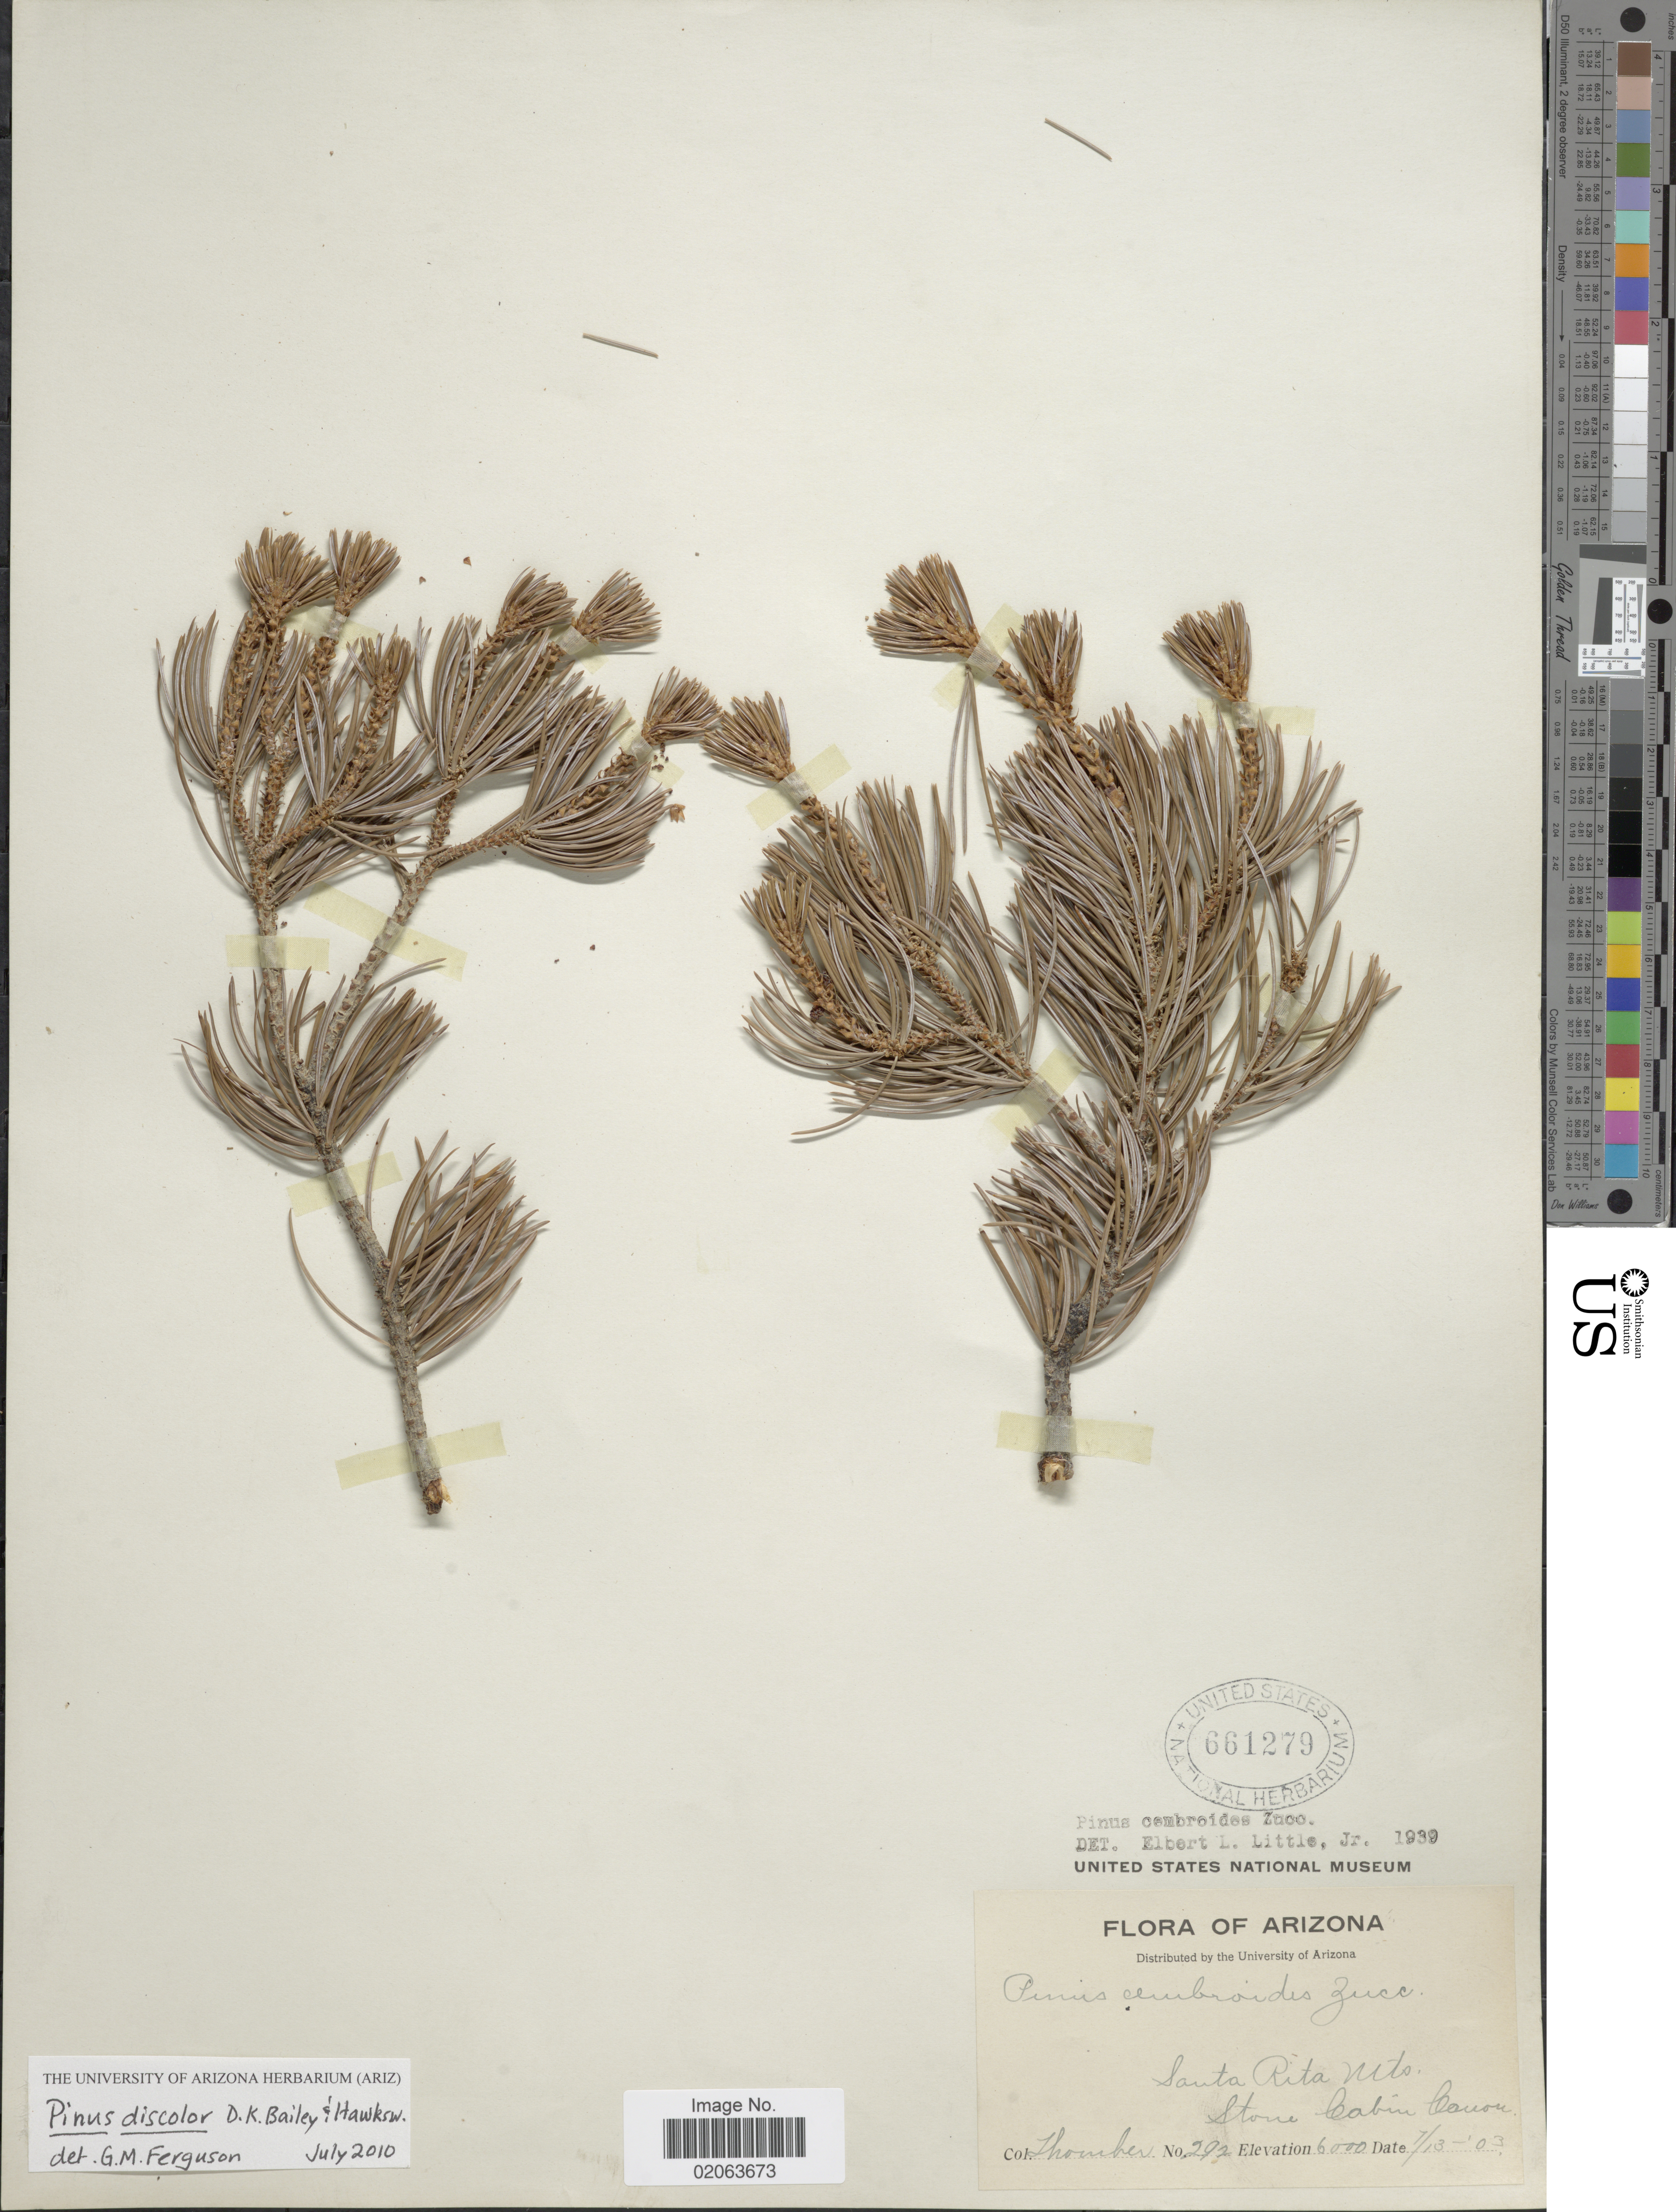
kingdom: Plantae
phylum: Tracheophyta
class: Pinopsida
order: Pinales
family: Pinaceae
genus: Pinus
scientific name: Pinus discolor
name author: D.K. Bailey & Hawksw.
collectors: J. Thornber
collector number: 292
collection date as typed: Transcribed d/m/y: 13/7/3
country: United States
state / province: Arizona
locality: Santa Rita Mts. Stone Cabin Canon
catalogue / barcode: US 661279